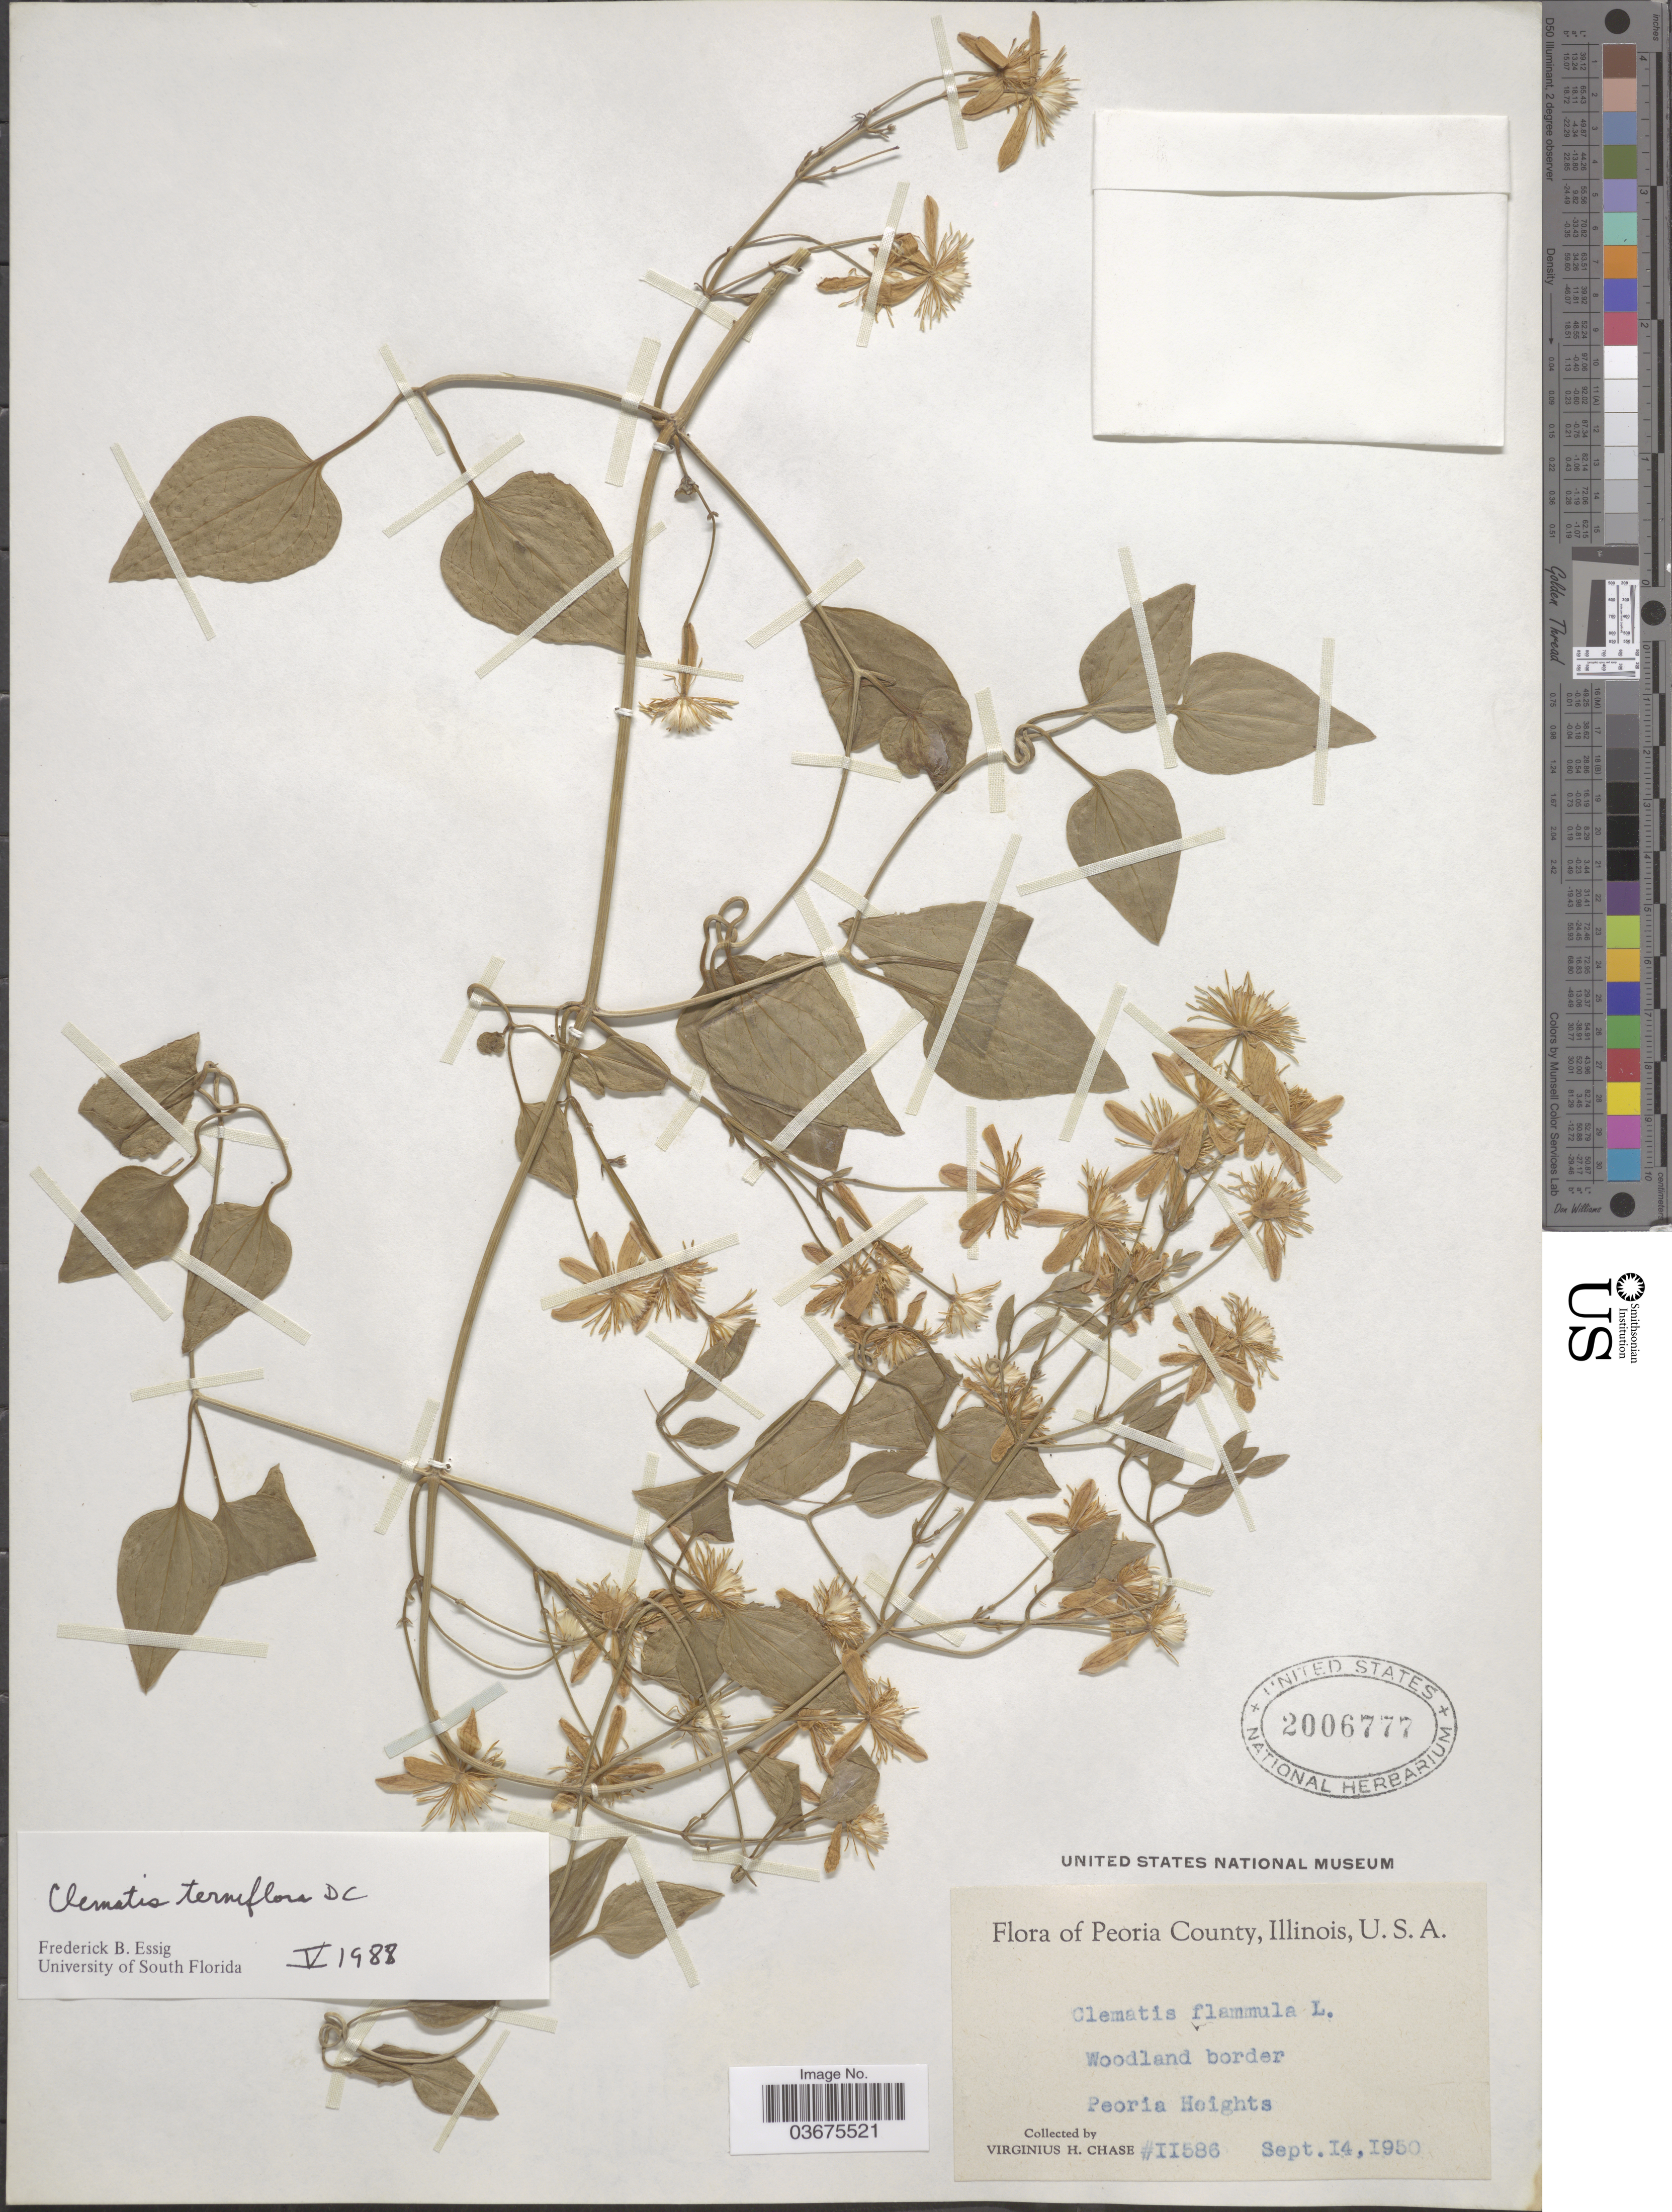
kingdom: Plantae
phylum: Tracheophyta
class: Magnoliopsida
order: Ranunculales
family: Ranunculaceae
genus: Clematis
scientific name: Clematis terniflora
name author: DC.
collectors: V. H. Chase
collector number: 11586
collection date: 1950-09-14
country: United States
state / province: Illinois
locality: Peoria County. U.S.A. Woodland border. Peoria Heights.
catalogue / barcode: US 2006777